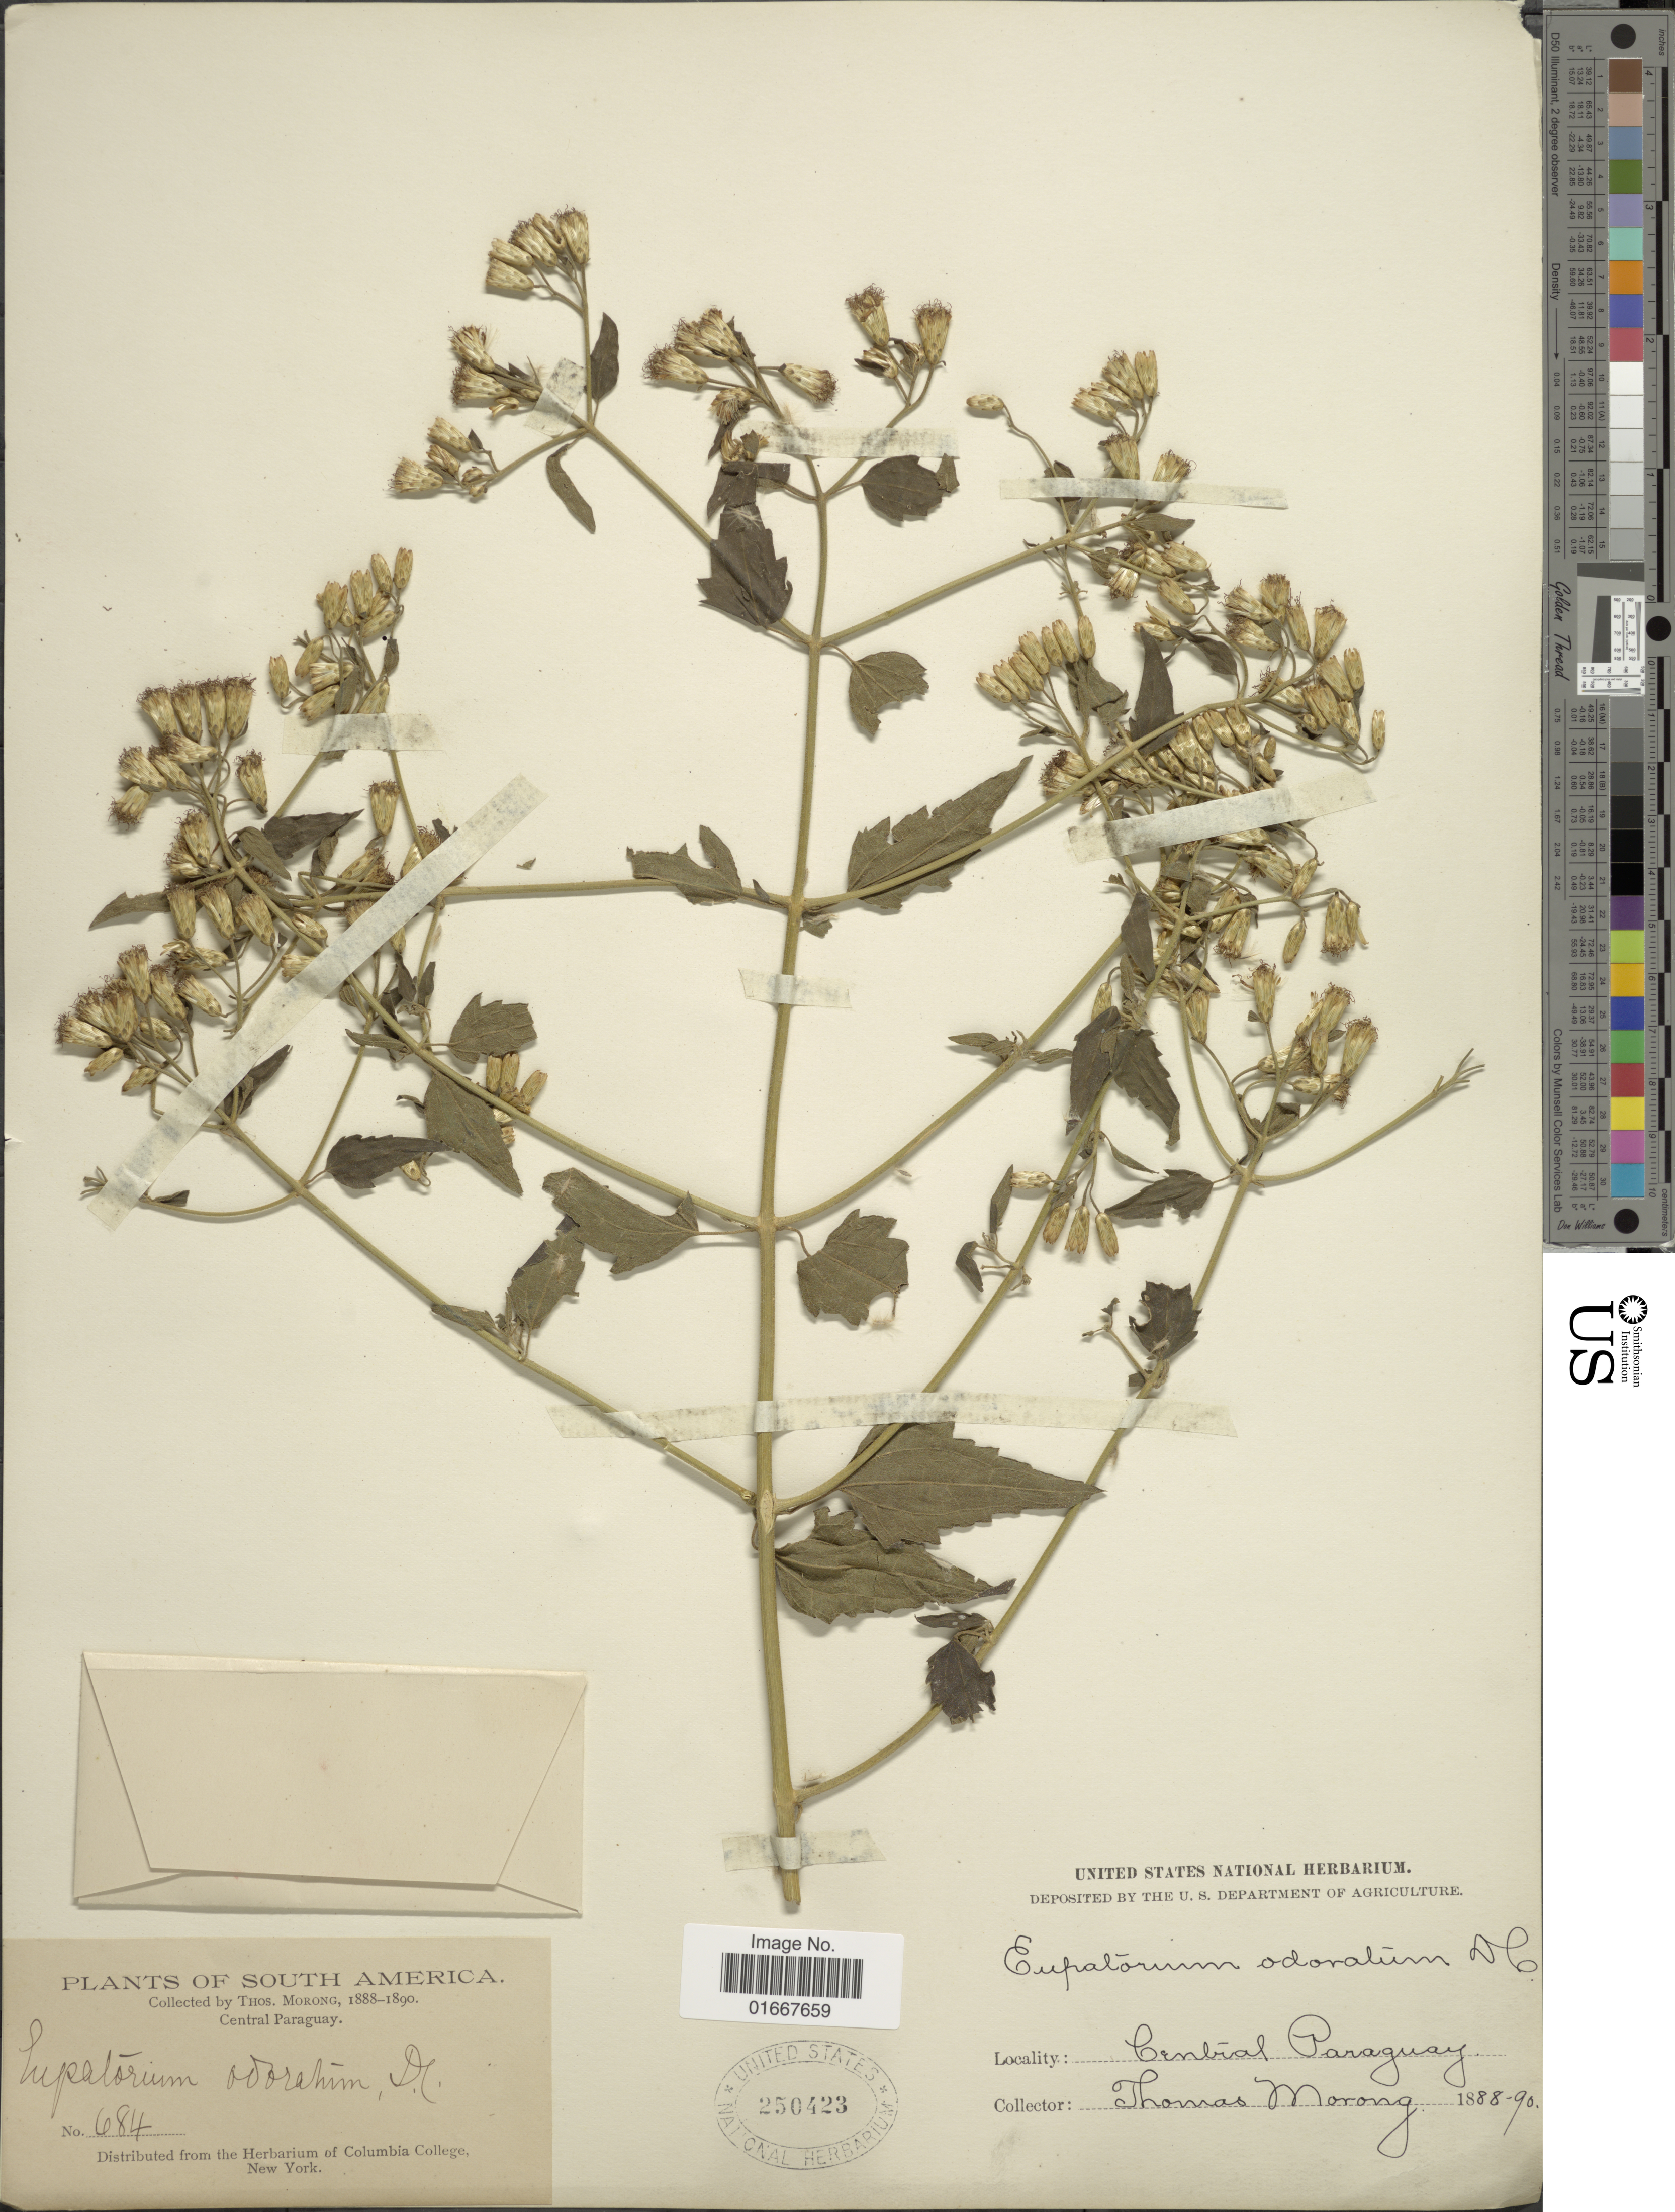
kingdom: Plantae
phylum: Tracheophyta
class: Magnoliopsida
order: Asterales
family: Asteraceae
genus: Chromolaena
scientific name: Chromolaena odorata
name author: (L.) R.M. King & H. Rob.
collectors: ex herb. T. Morong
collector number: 684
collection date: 1888/1890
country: Paraguay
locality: Central Paraguay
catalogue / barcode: US 250423